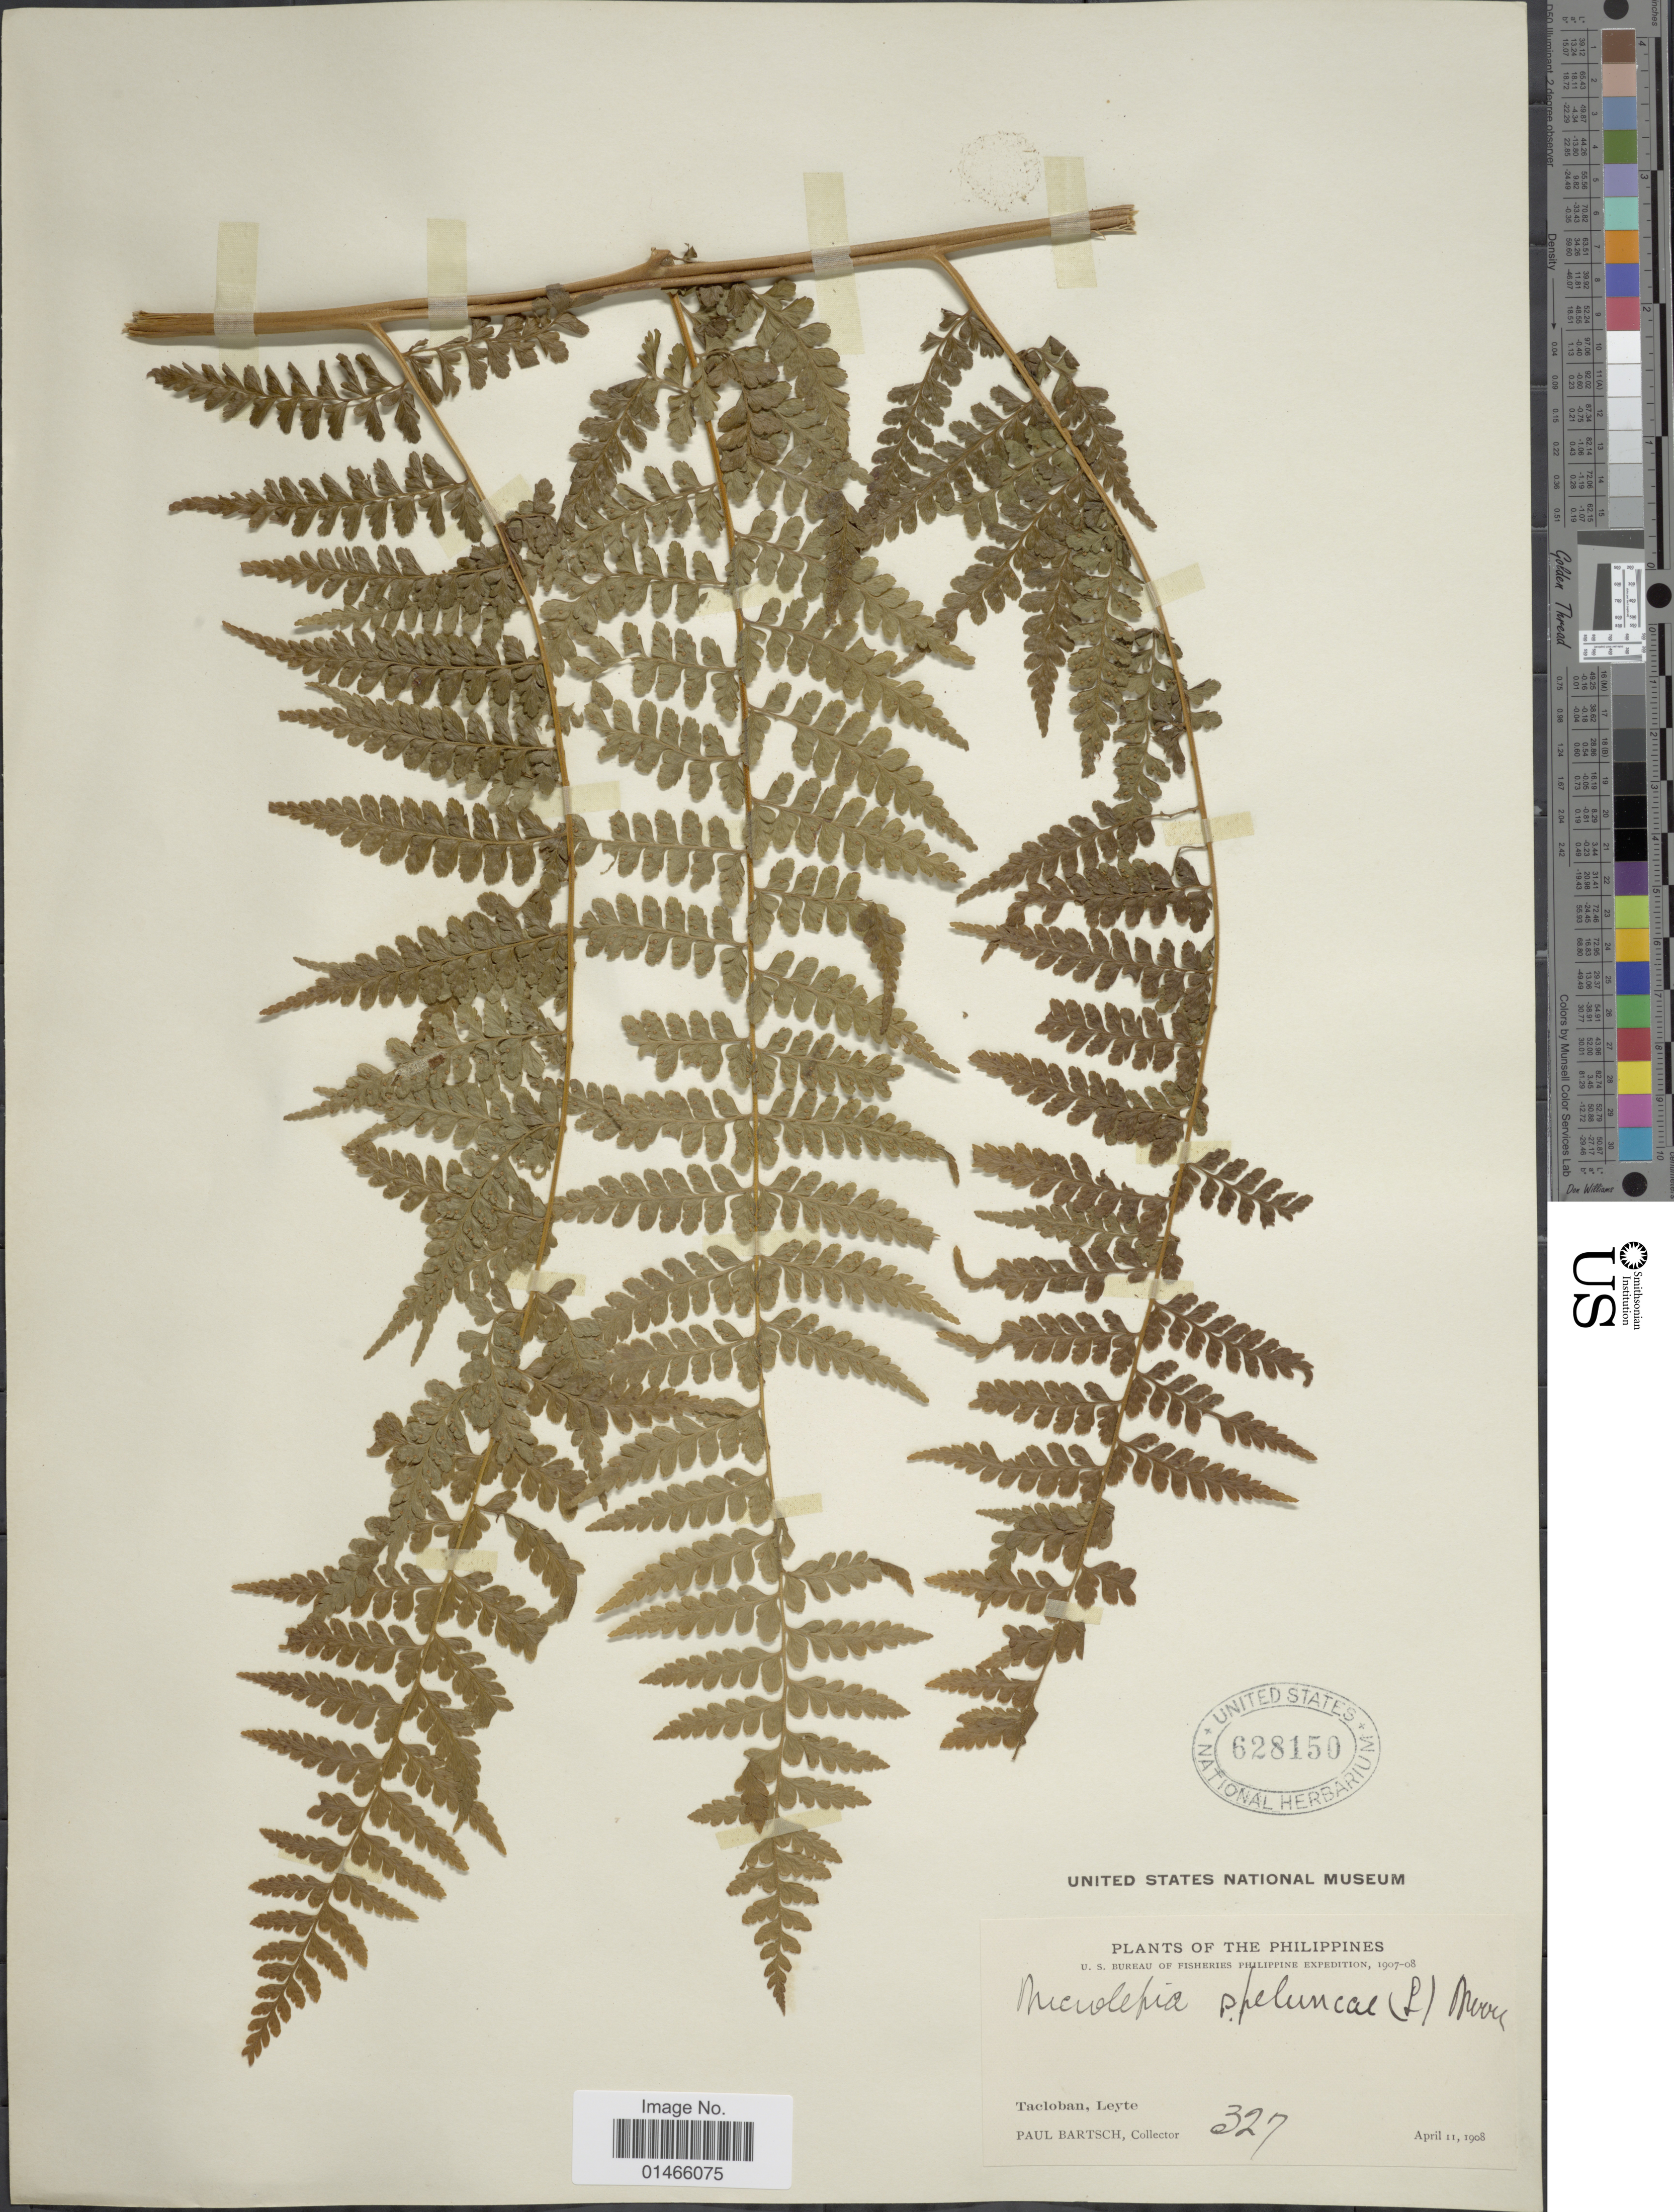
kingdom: Plantae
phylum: Tracheophyta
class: Polypodiopsida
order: Polypodiales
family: Dennstaedtiaceae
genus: Microlepia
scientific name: Microlepia speluncae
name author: (L.) T. Moore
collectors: P. Bartsch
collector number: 327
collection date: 1908-04-11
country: Philippines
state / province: Eastern Visayas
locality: Tacloban, Leyte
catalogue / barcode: US 628150